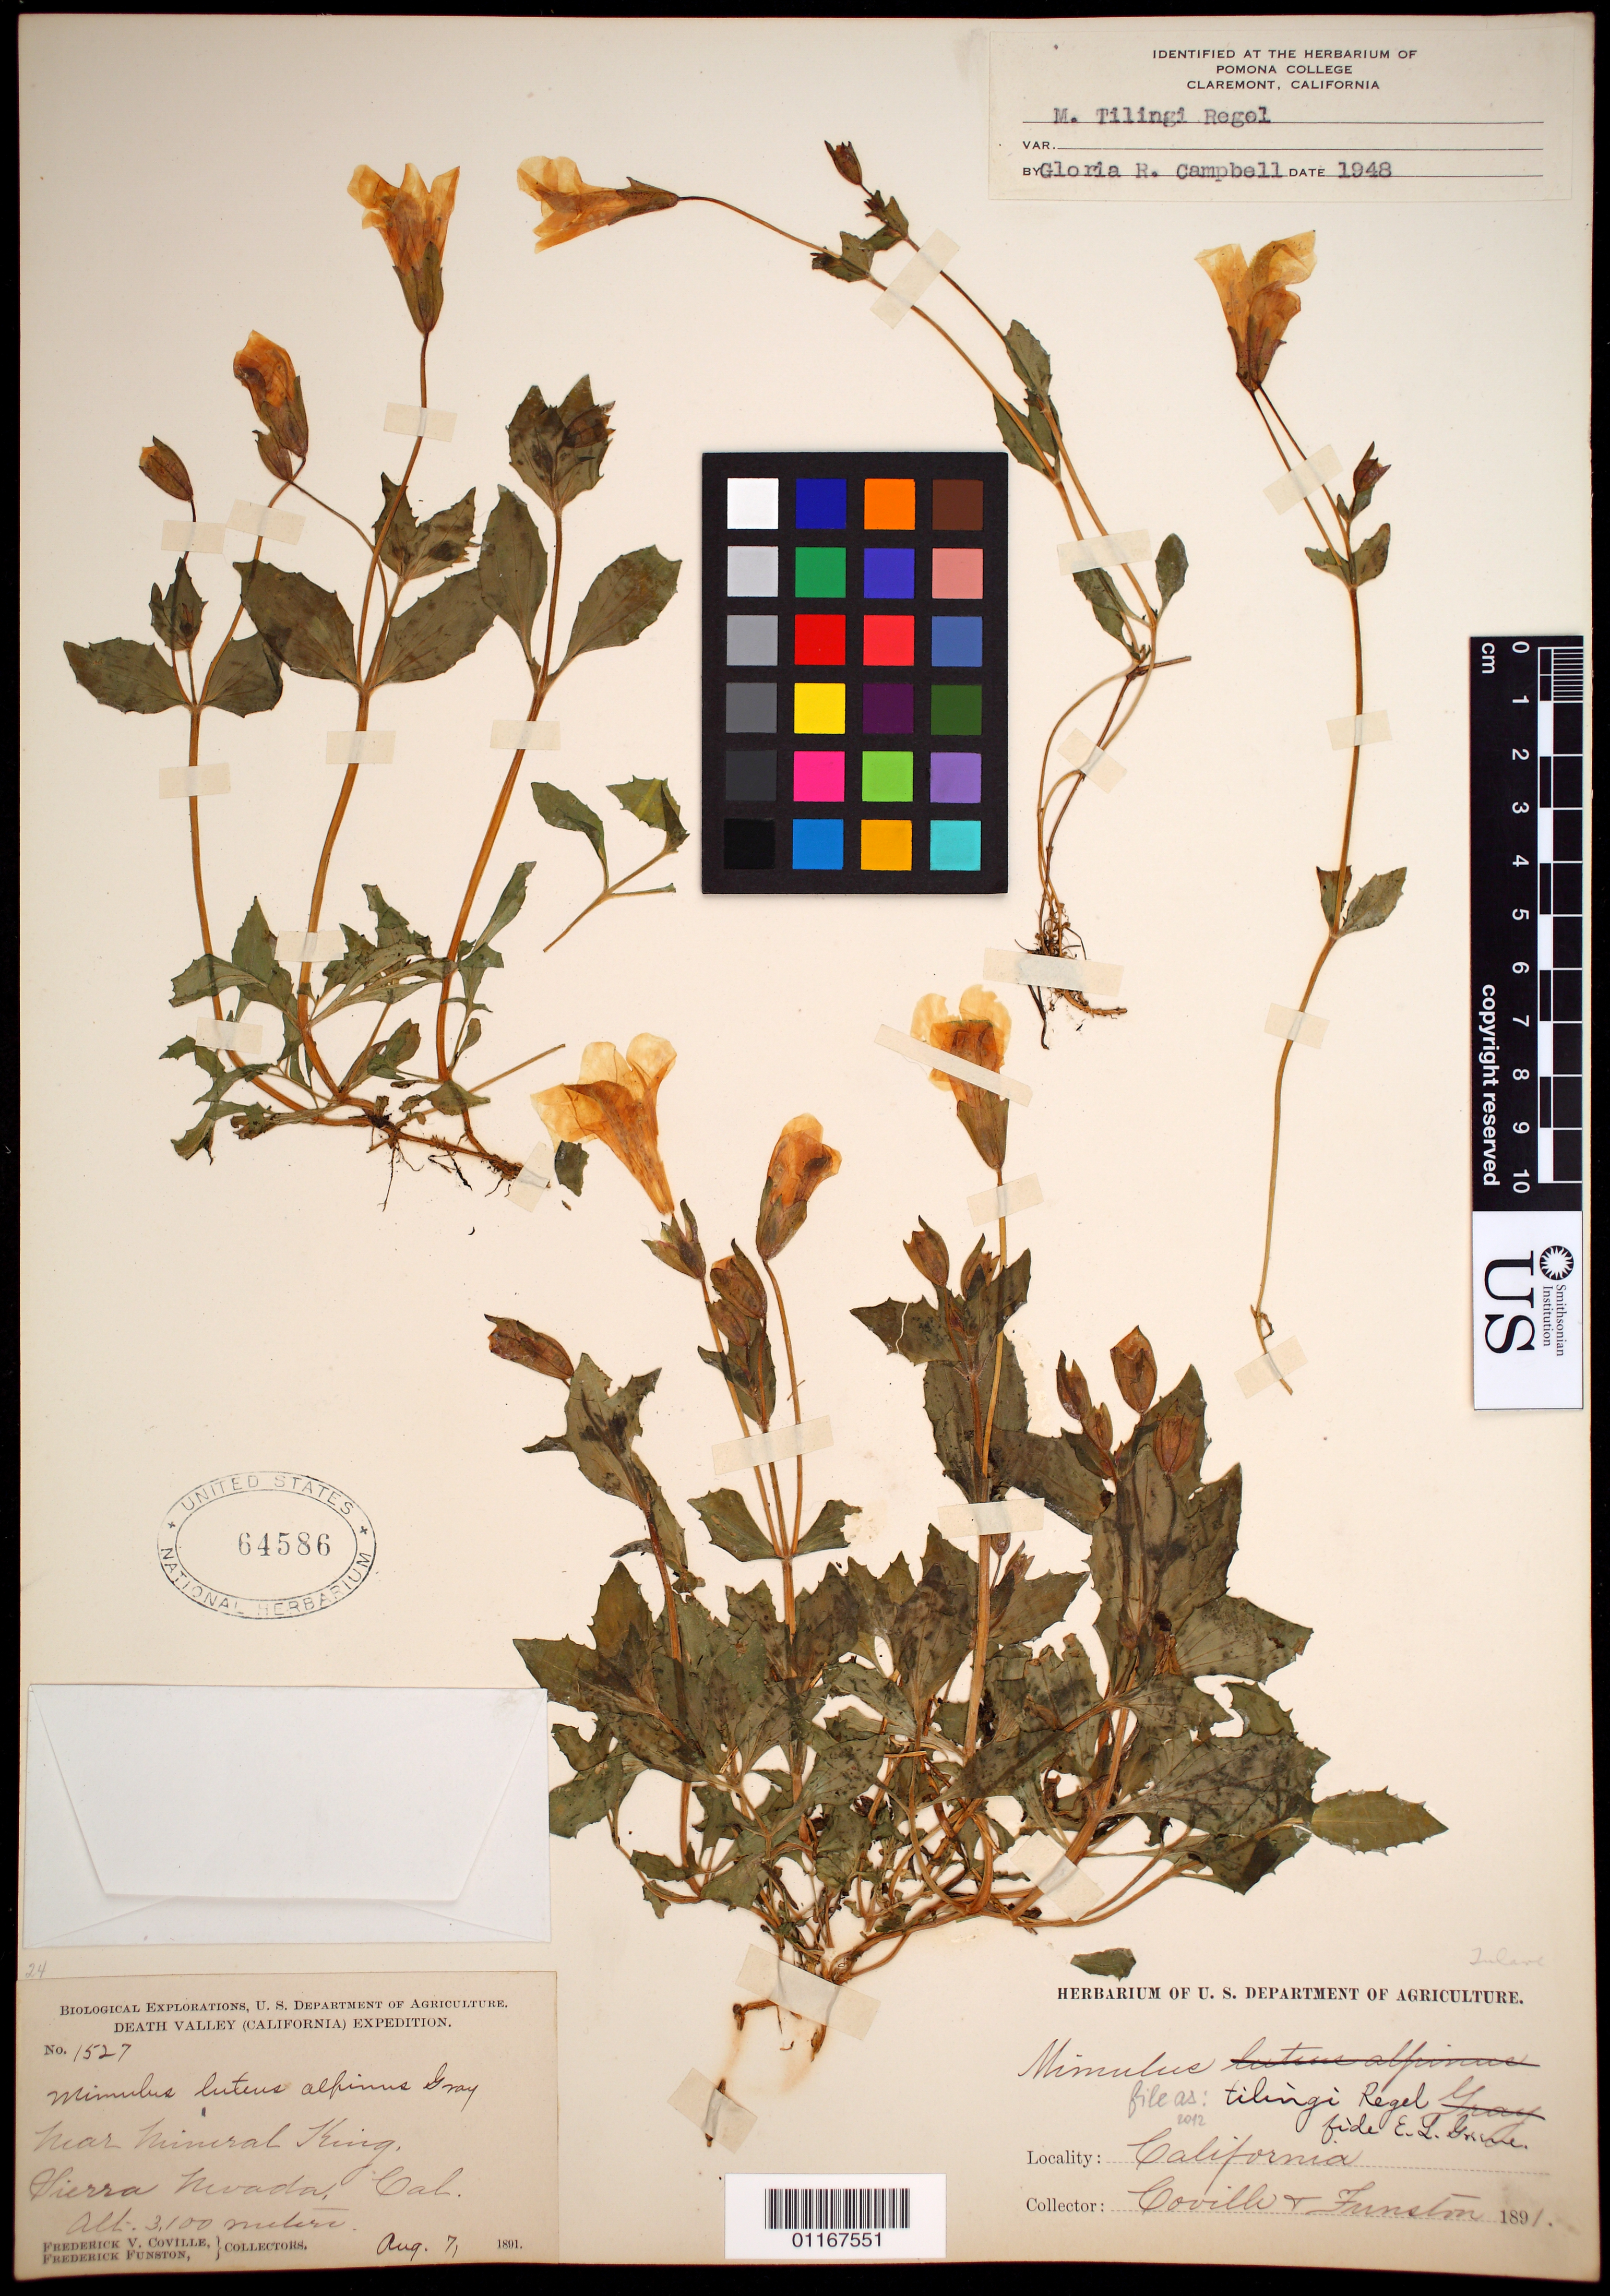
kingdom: Plantae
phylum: Tracheophyta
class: Magnoliopsida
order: Lamiales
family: Phrymaceae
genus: Mimulus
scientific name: Mimulus tilingii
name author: Regel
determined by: Campbell, G. R.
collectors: F. V. Coville & F. Funston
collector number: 1527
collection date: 1891-08-07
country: United States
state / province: California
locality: near Mineral King, Sierra Nevada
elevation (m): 3100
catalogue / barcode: US 64586